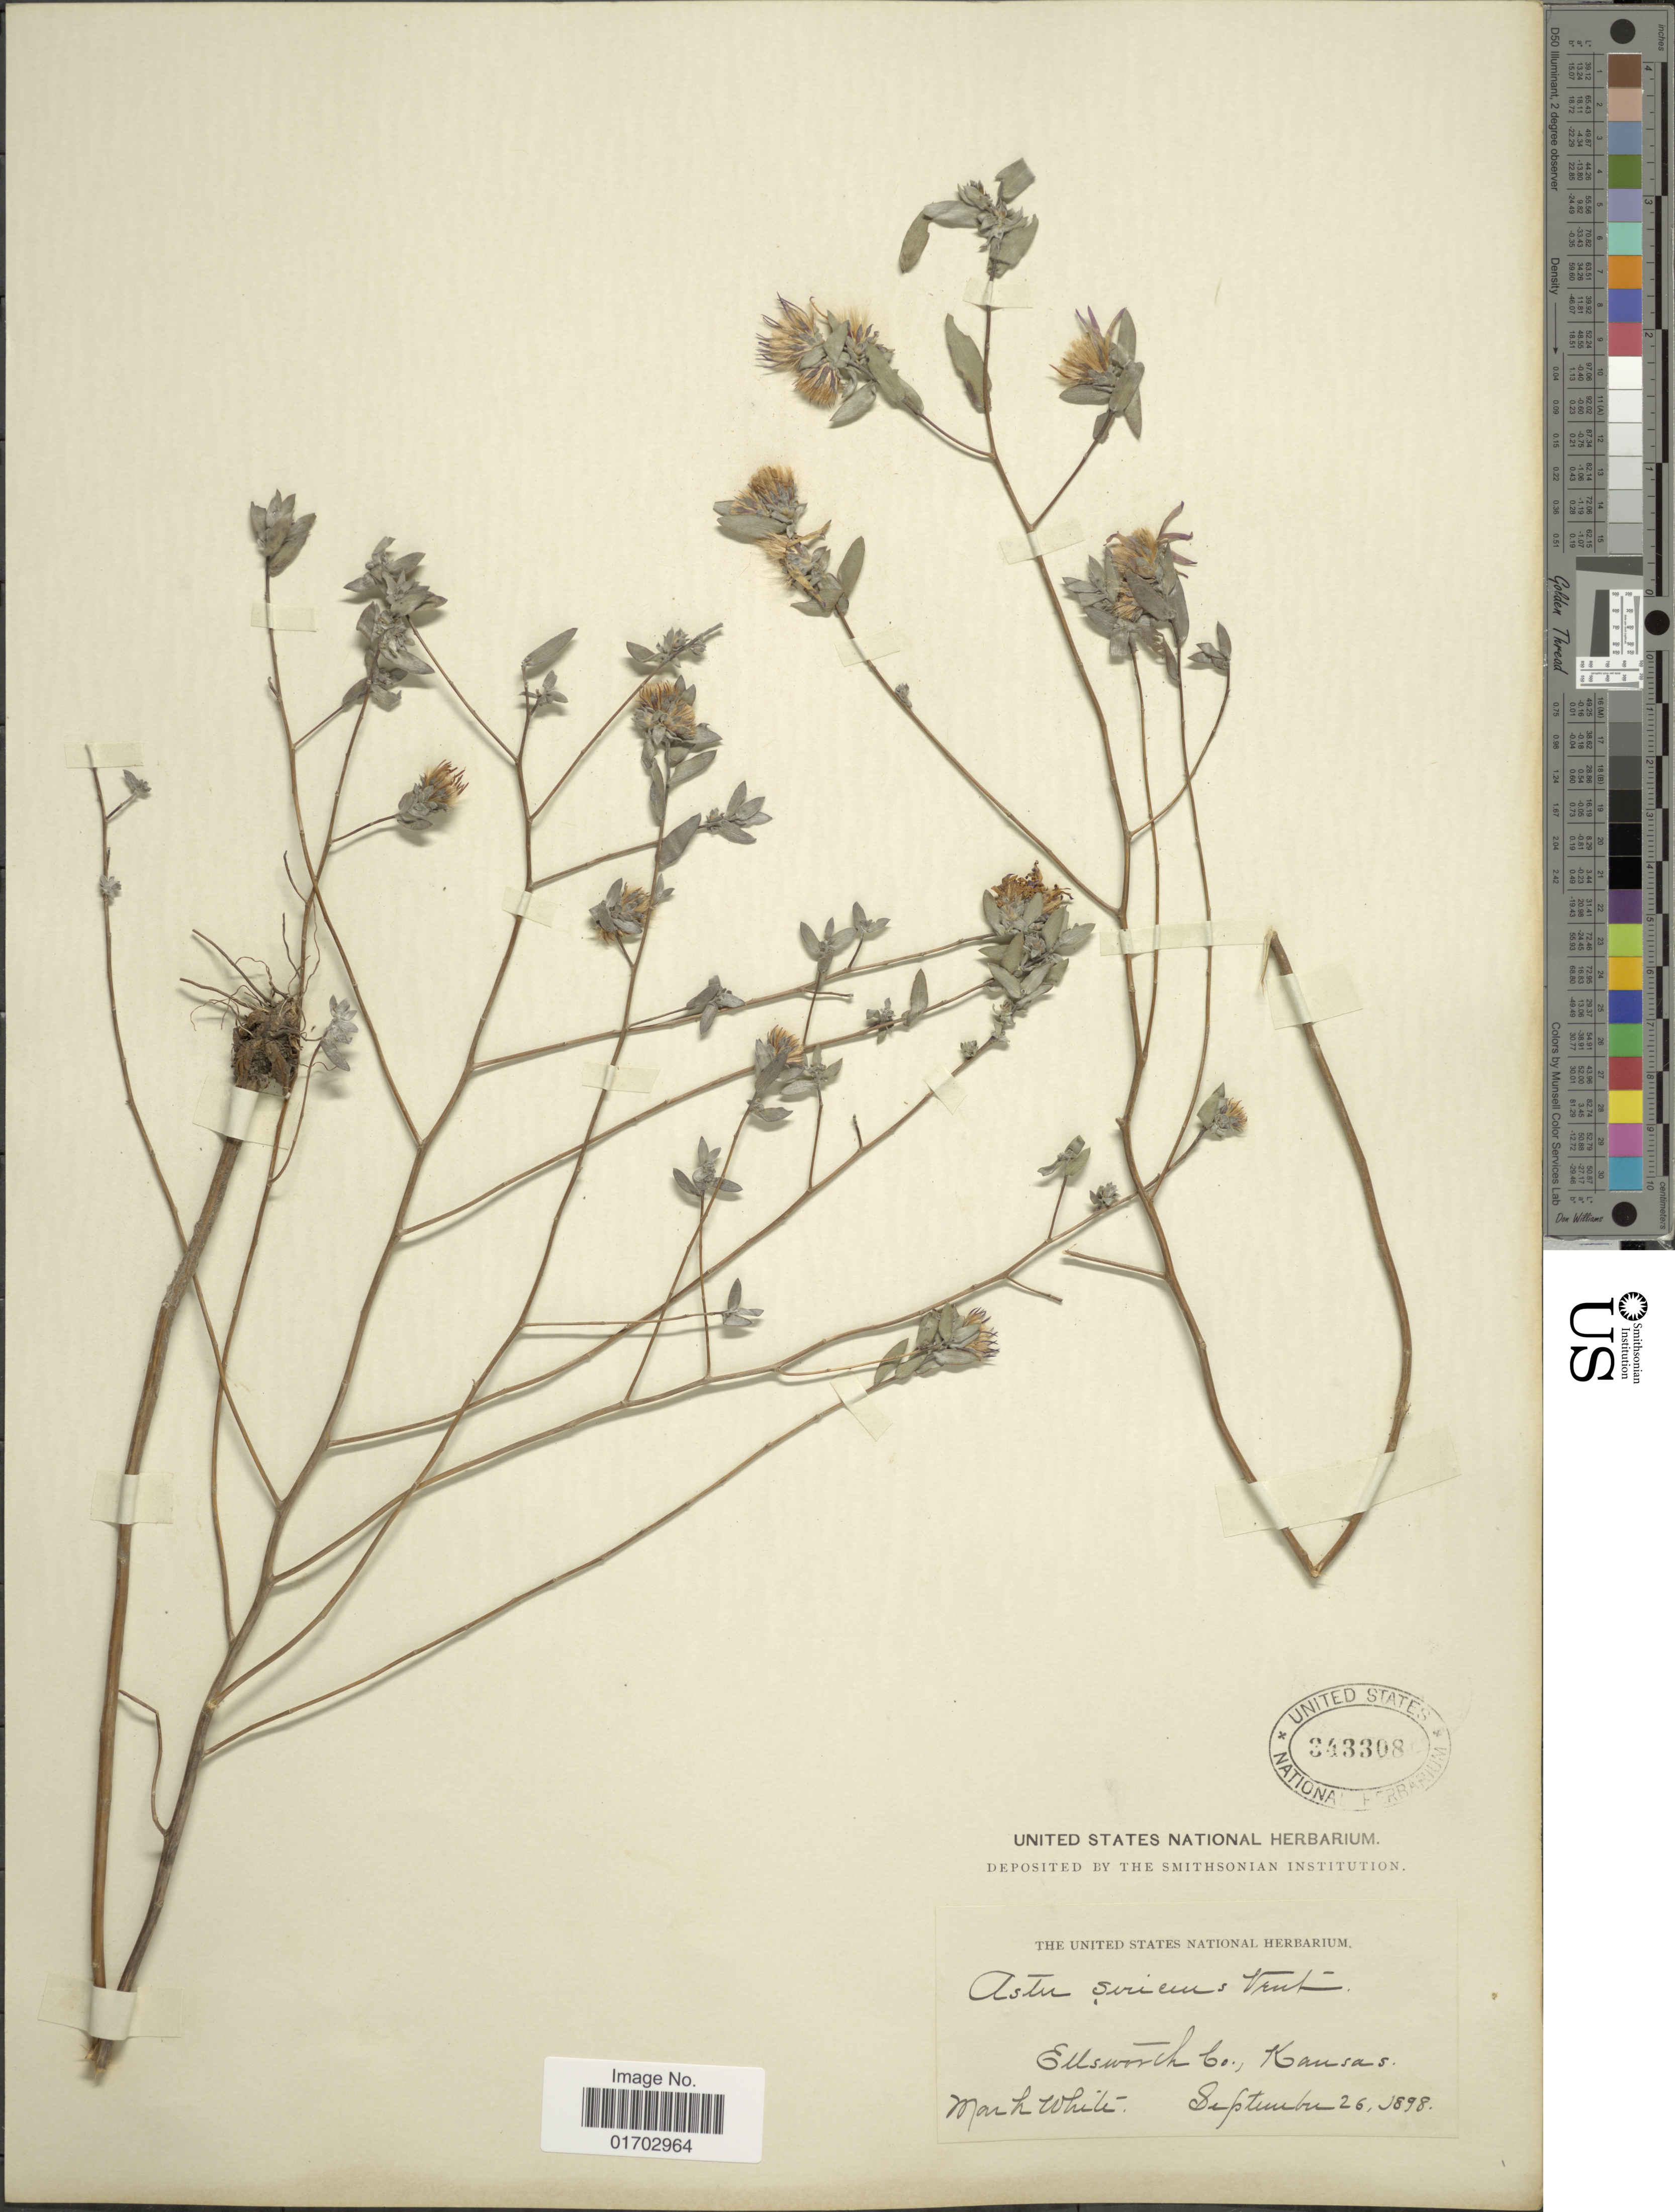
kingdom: Plantae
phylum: Tracheophyta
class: Magnoliopsida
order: Asterales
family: Asteraceae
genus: Symphyotrichum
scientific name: Symphyotrichum sericeum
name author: (Vent.) G.L. Nesom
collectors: M. White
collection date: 1898-09-26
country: United States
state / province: Kansas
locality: Ellsworth Co.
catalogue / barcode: US 343308